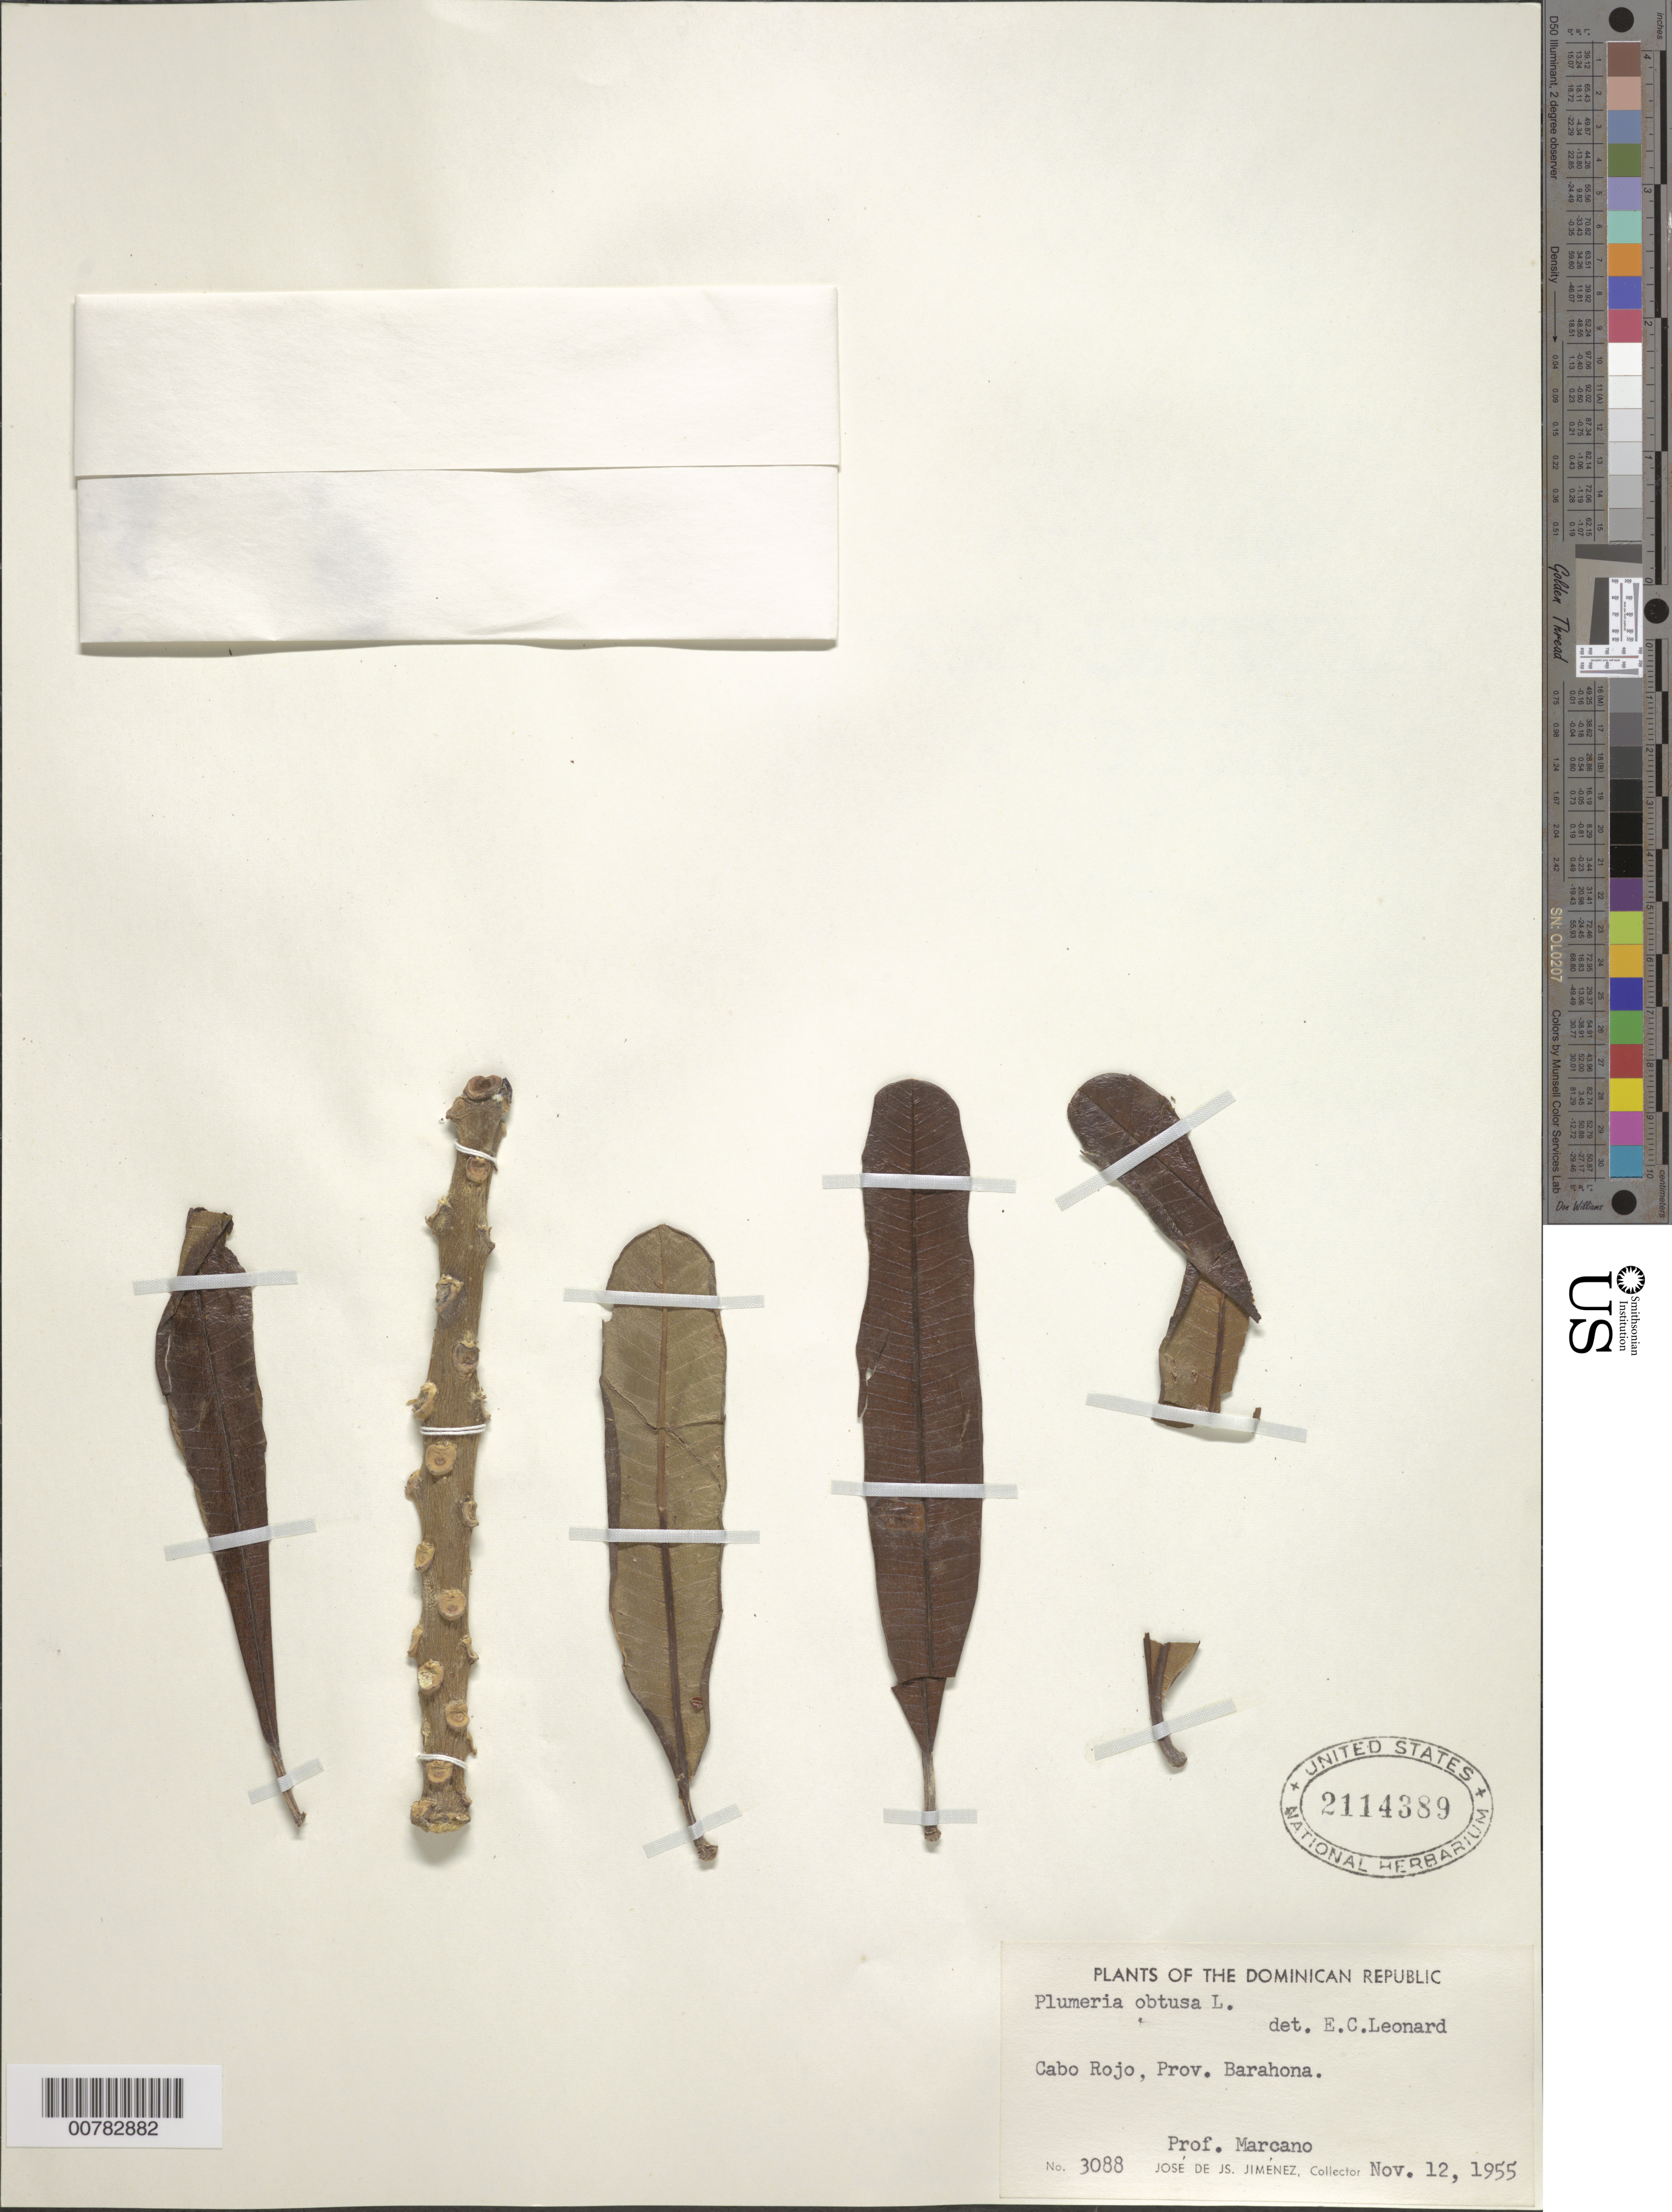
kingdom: Plantae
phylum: Tracheophyta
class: Magnoliopsida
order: Gentianales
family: Apocynaceae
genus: Plumeria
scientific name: Plumeria obtusa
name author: L.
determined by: Leonard, Emery C., (US)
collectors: E. J. Marcano F.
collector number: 3088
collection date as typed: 12 Nov 1955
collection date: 1955-11-12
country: Dominican Republic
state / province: Barahona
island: Hispaniola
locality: Cabo Rojo.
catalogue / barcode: US 2114389